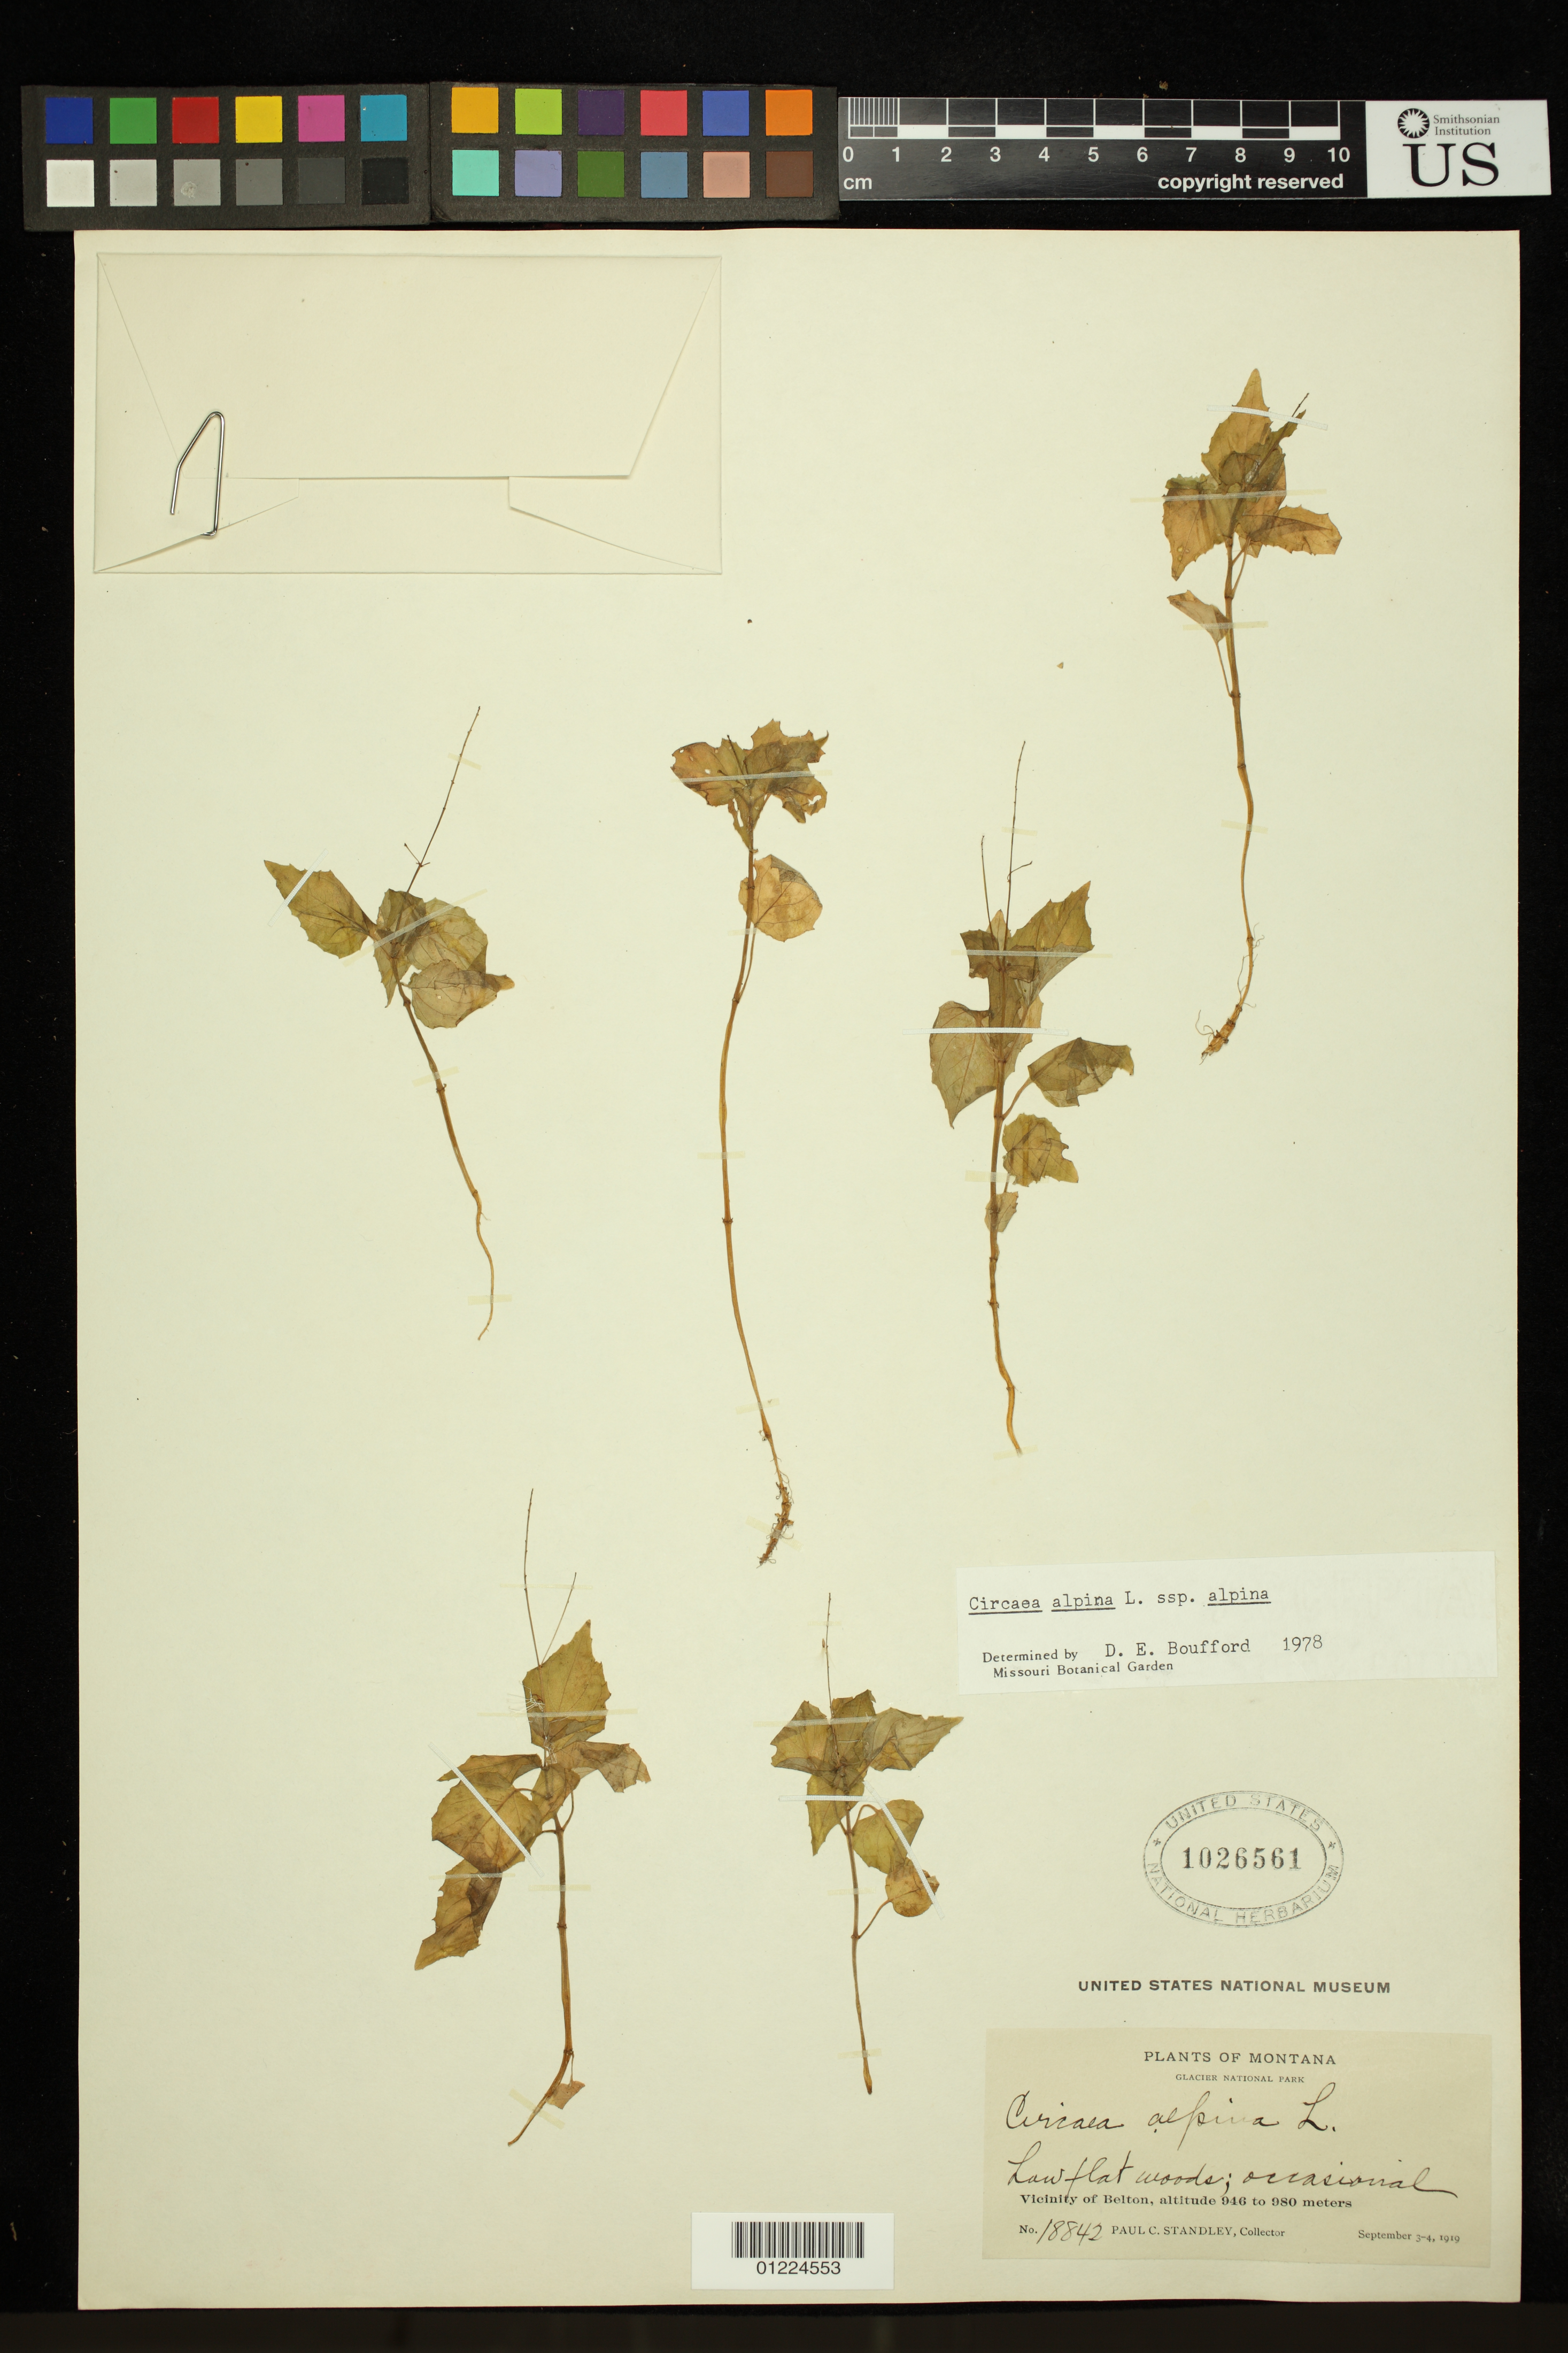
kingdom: Plantae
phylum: Tracheophyta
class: Magnoliopsida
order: Myrtales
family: Onagraceae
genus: Circaea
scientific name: Circaea alpina subsp. alpina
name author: L.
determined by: Boufford, D. E.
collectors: P. C. Standley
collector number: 18842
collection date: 1919-09-03,1919-09-04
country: United States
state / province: Montana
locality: Vicinity of Belton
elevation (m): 946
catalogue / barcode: US 1026561